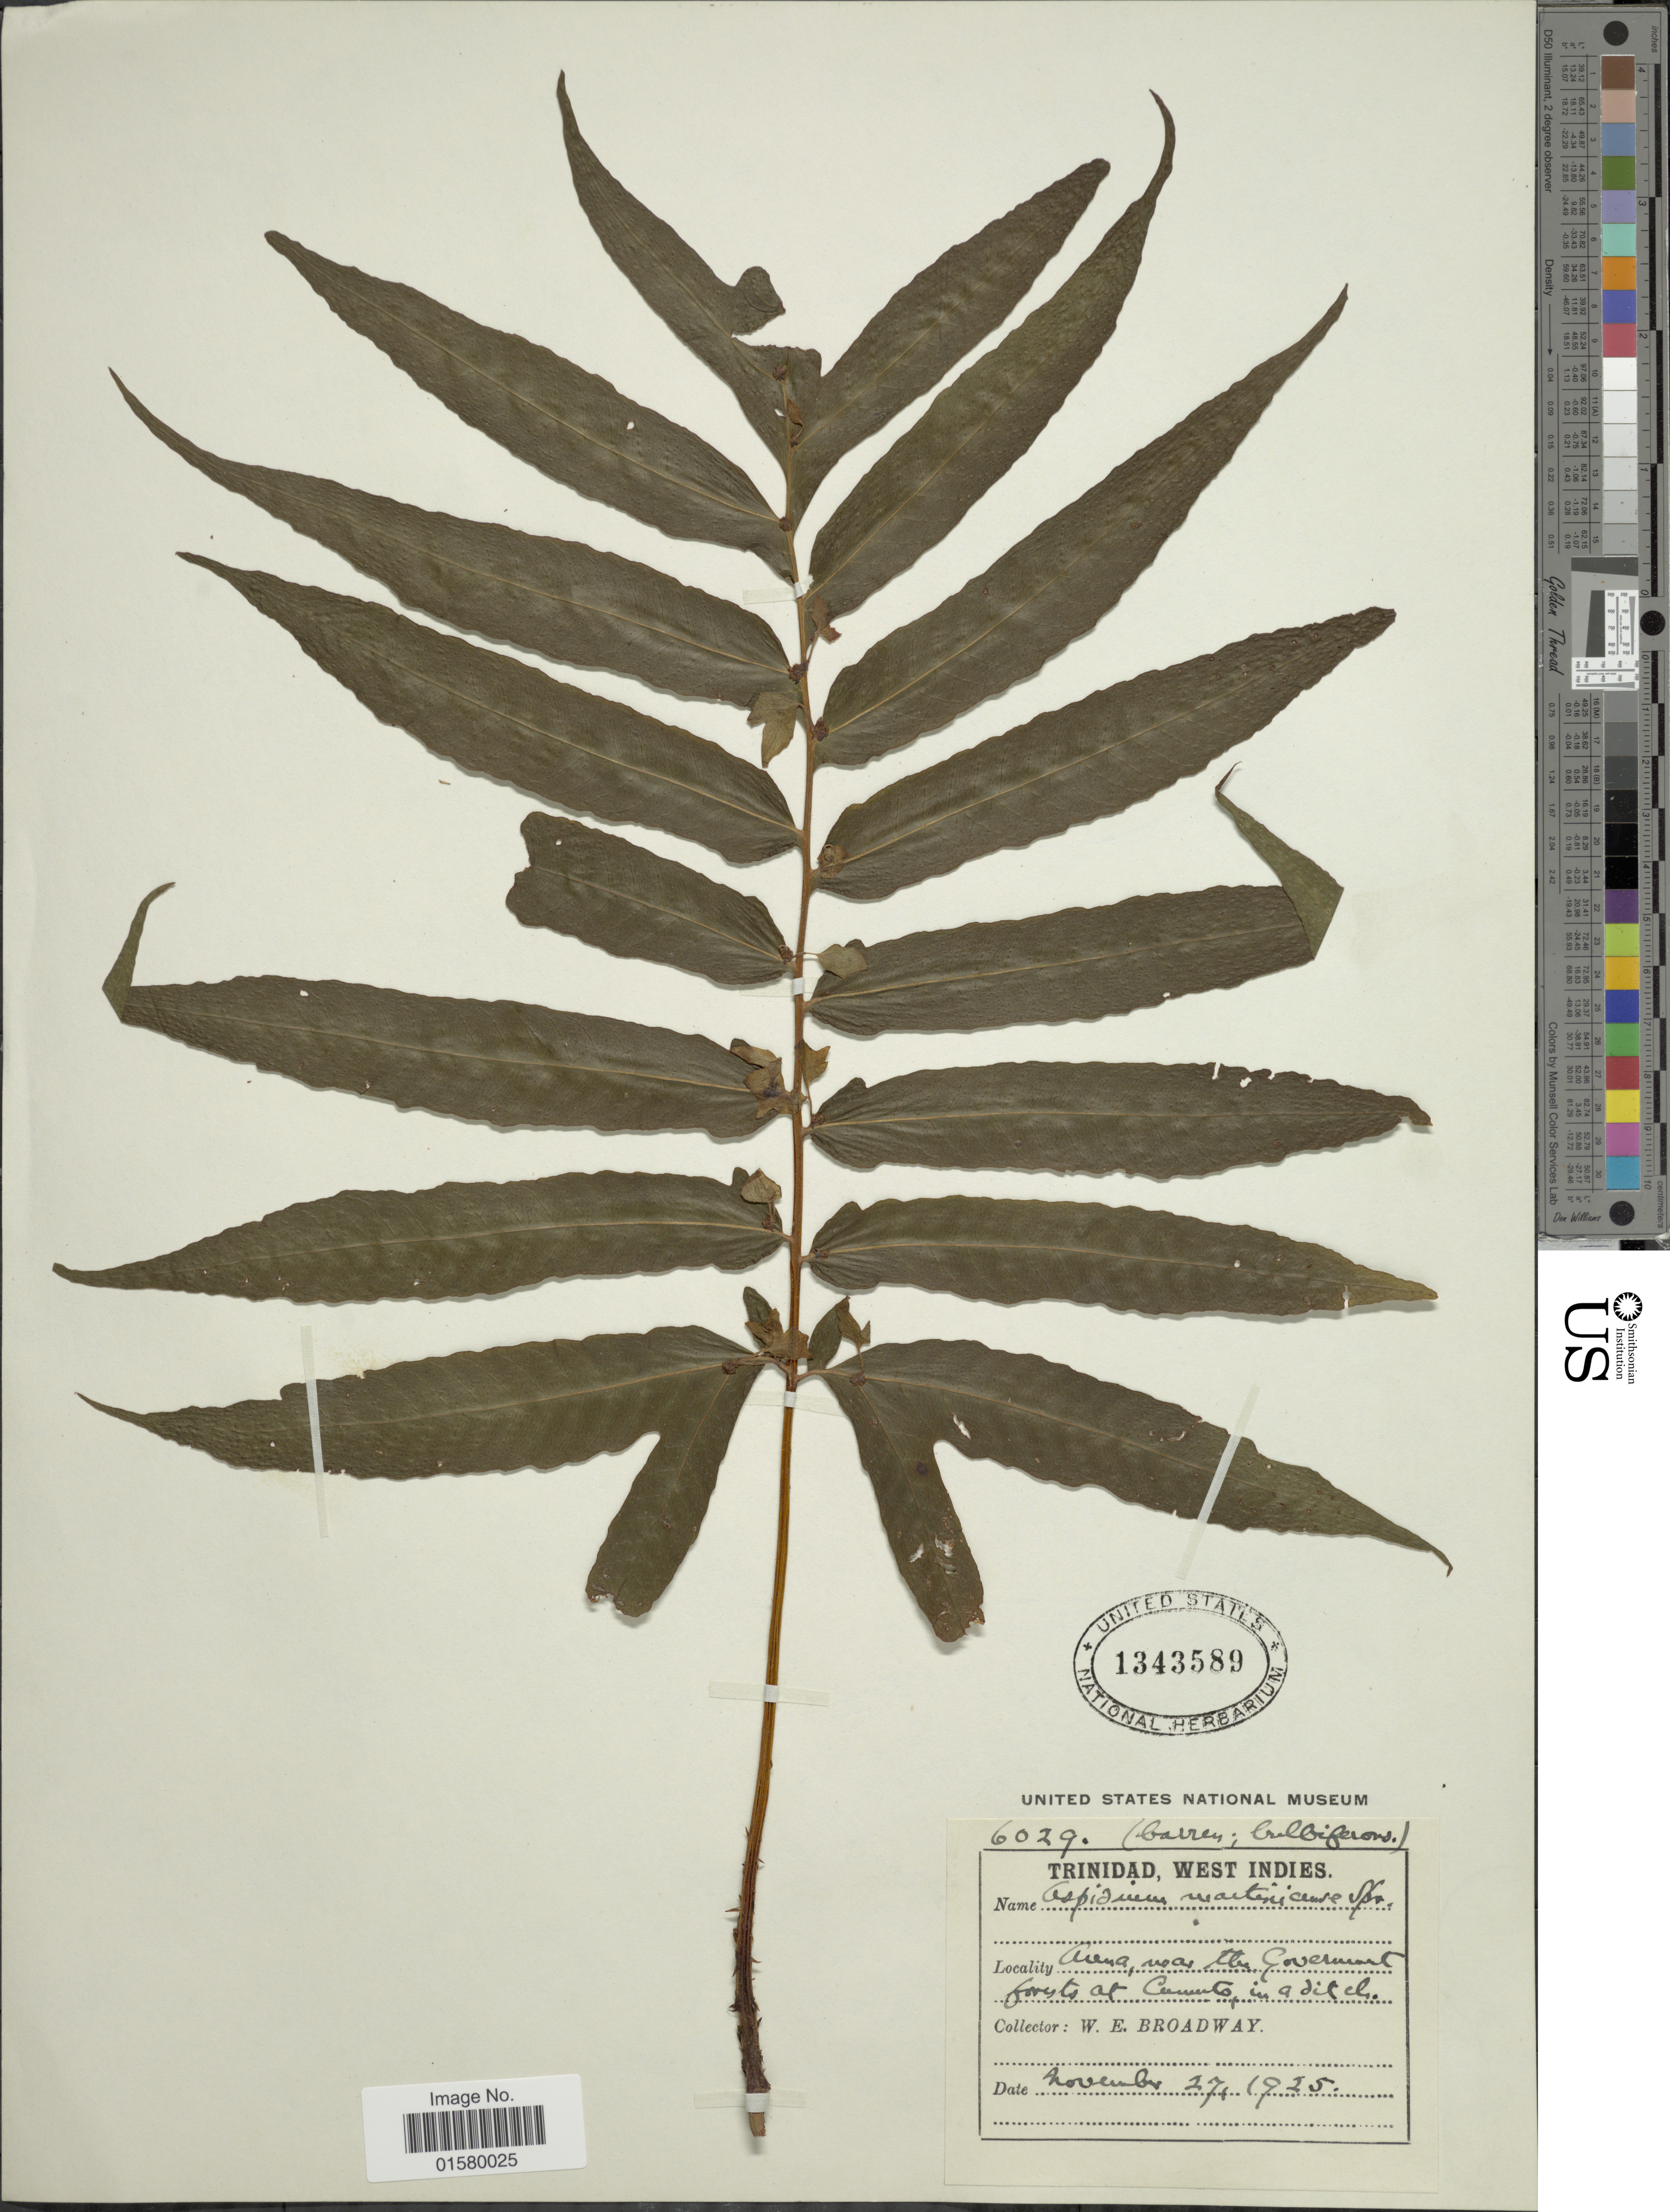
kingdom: Plantae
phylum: Tracheophyta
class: Polypodiopsida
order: Polypodiales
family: Tectariaceae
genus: Tectaria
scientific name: Tectaria vivipara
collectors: W. E. Broadway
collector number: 6029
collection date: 1925-11-27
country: Trinidad and Tobago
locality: Trinidad, West Indies, arena near the Government forests at Cumuto.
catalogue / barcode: US 1343589